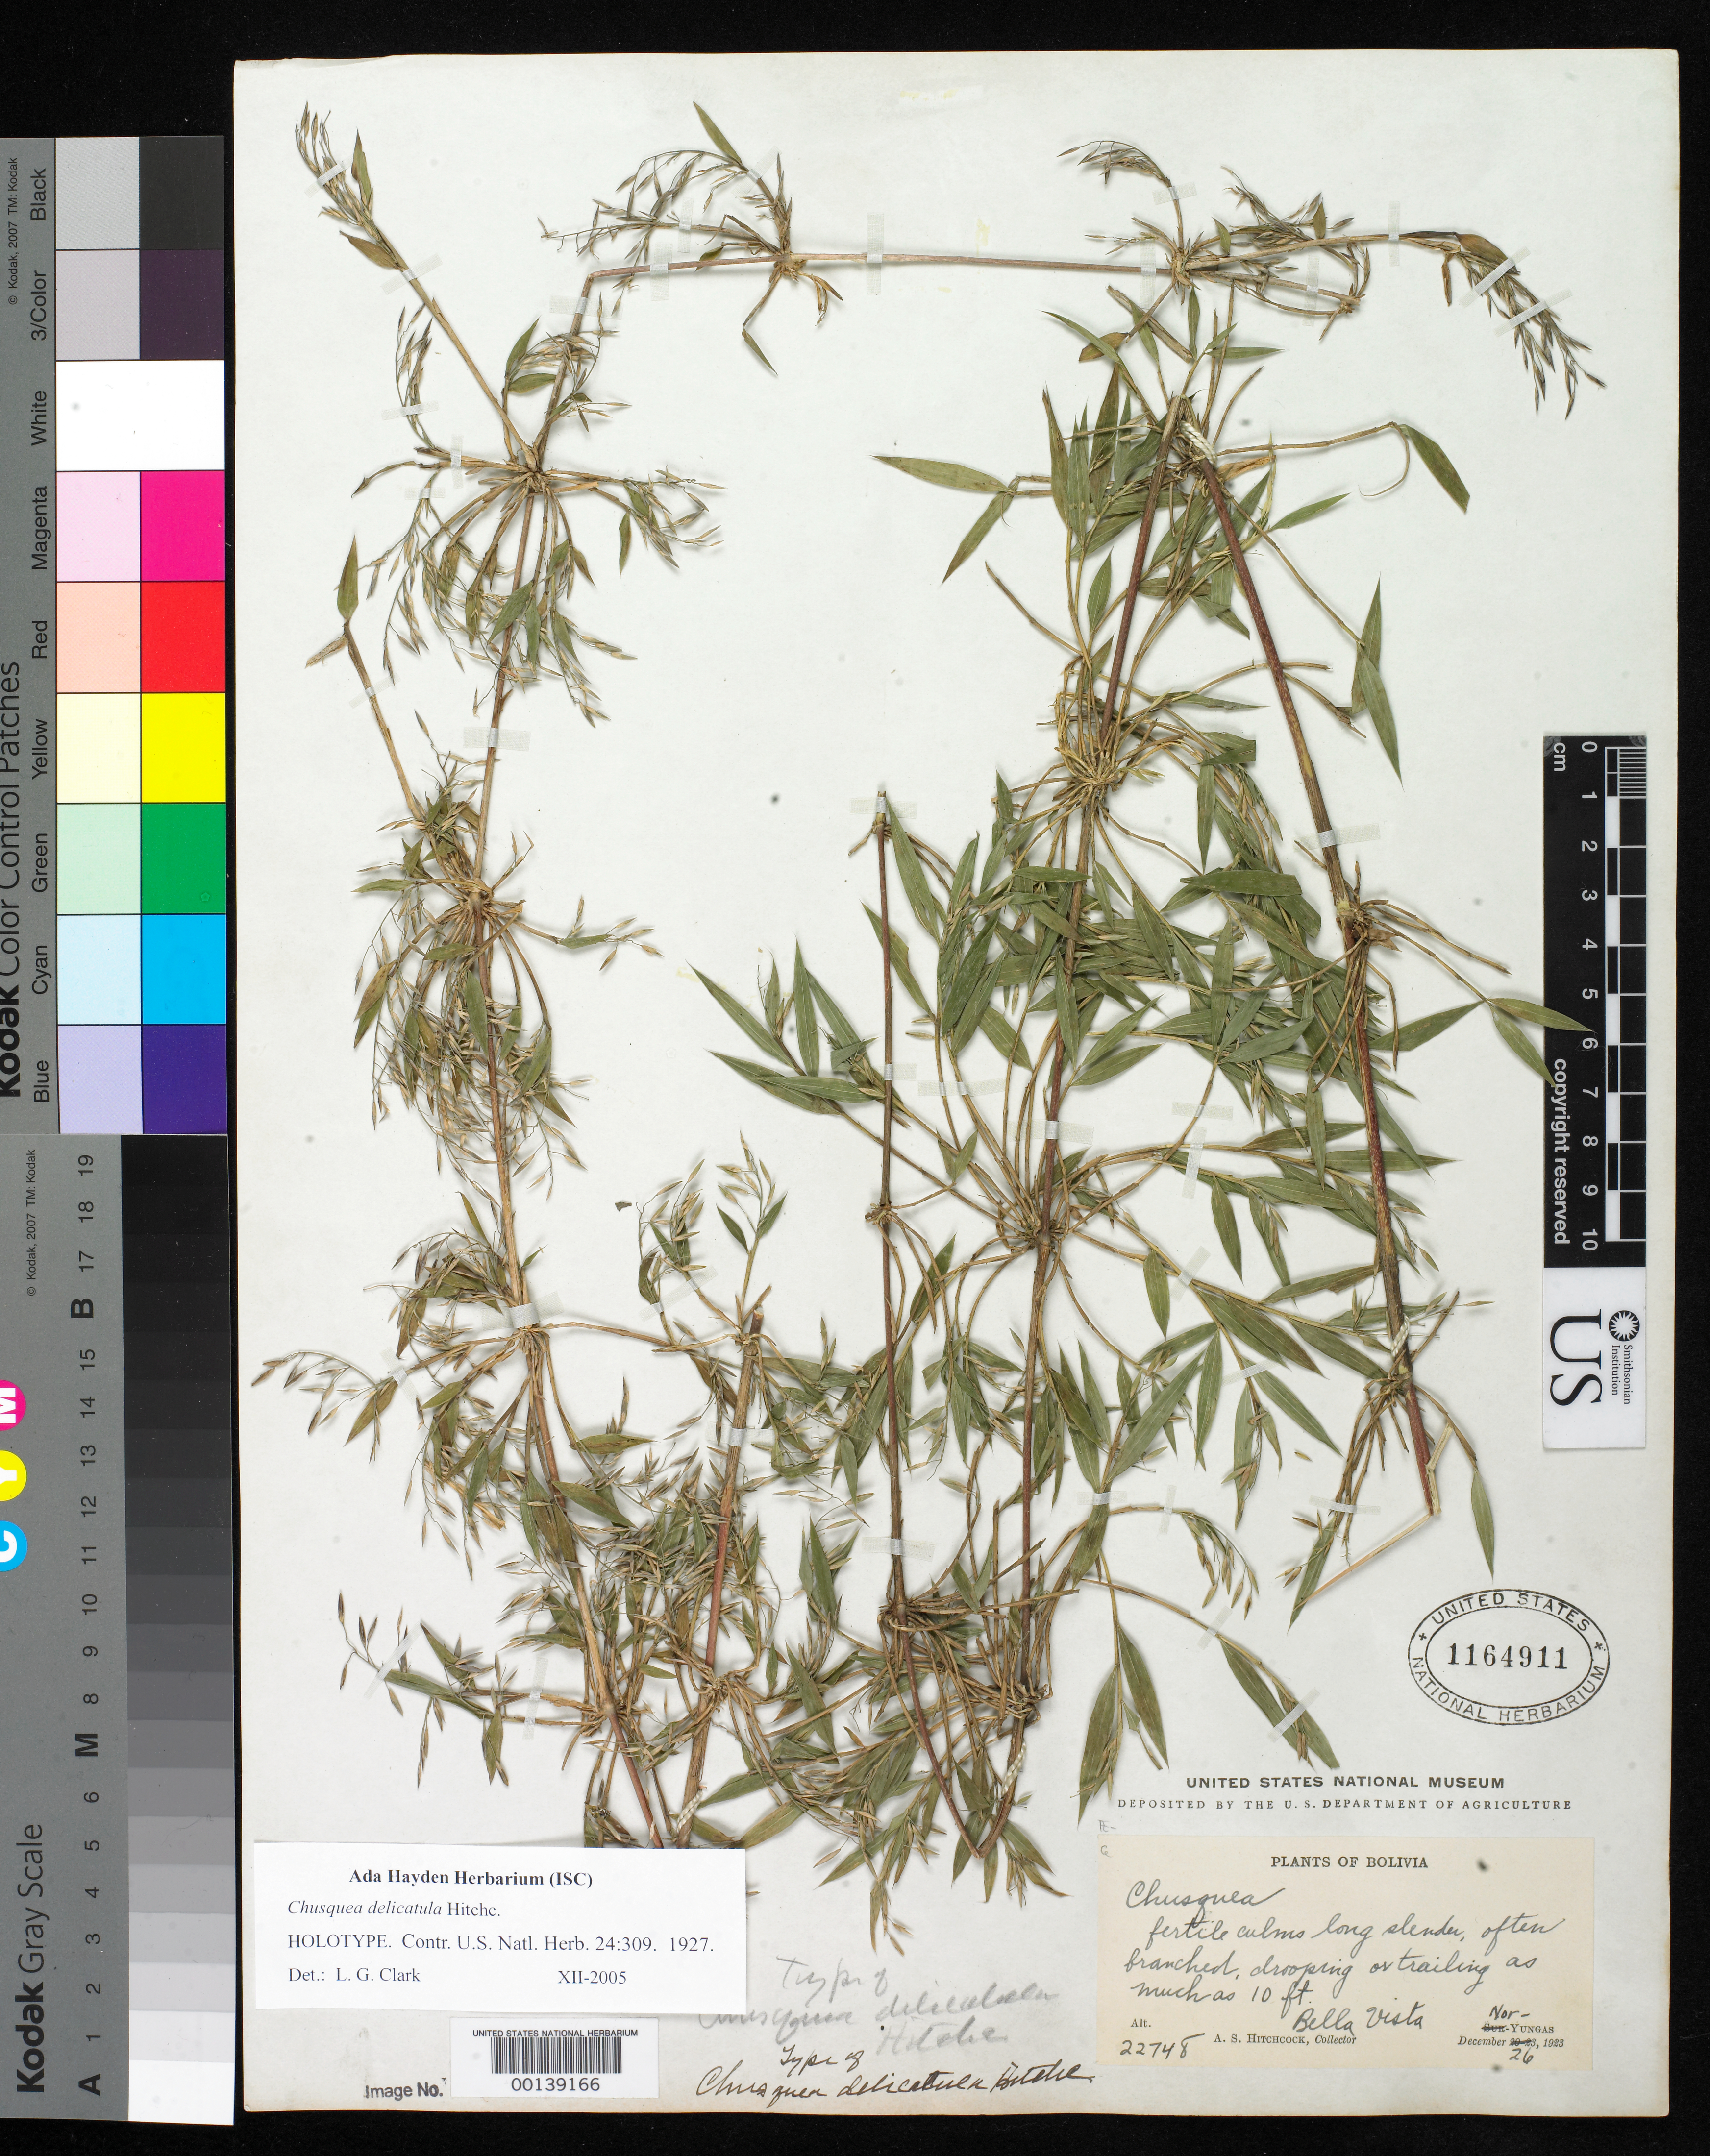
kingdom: Plantae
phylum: Tracheophyta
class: Liliopsida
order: Poales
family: Poaceae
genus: Chusquea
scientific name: Chusquea delicatula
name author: Hitchc.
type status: Isotype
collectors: A. S. Hitchcock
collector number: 22748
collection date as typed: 26 Dec 1923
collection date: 1923-12-26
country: Bolivia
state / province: Santa Cruz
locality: Bella Vista, Nor-yungas.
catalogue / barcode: US 1164681